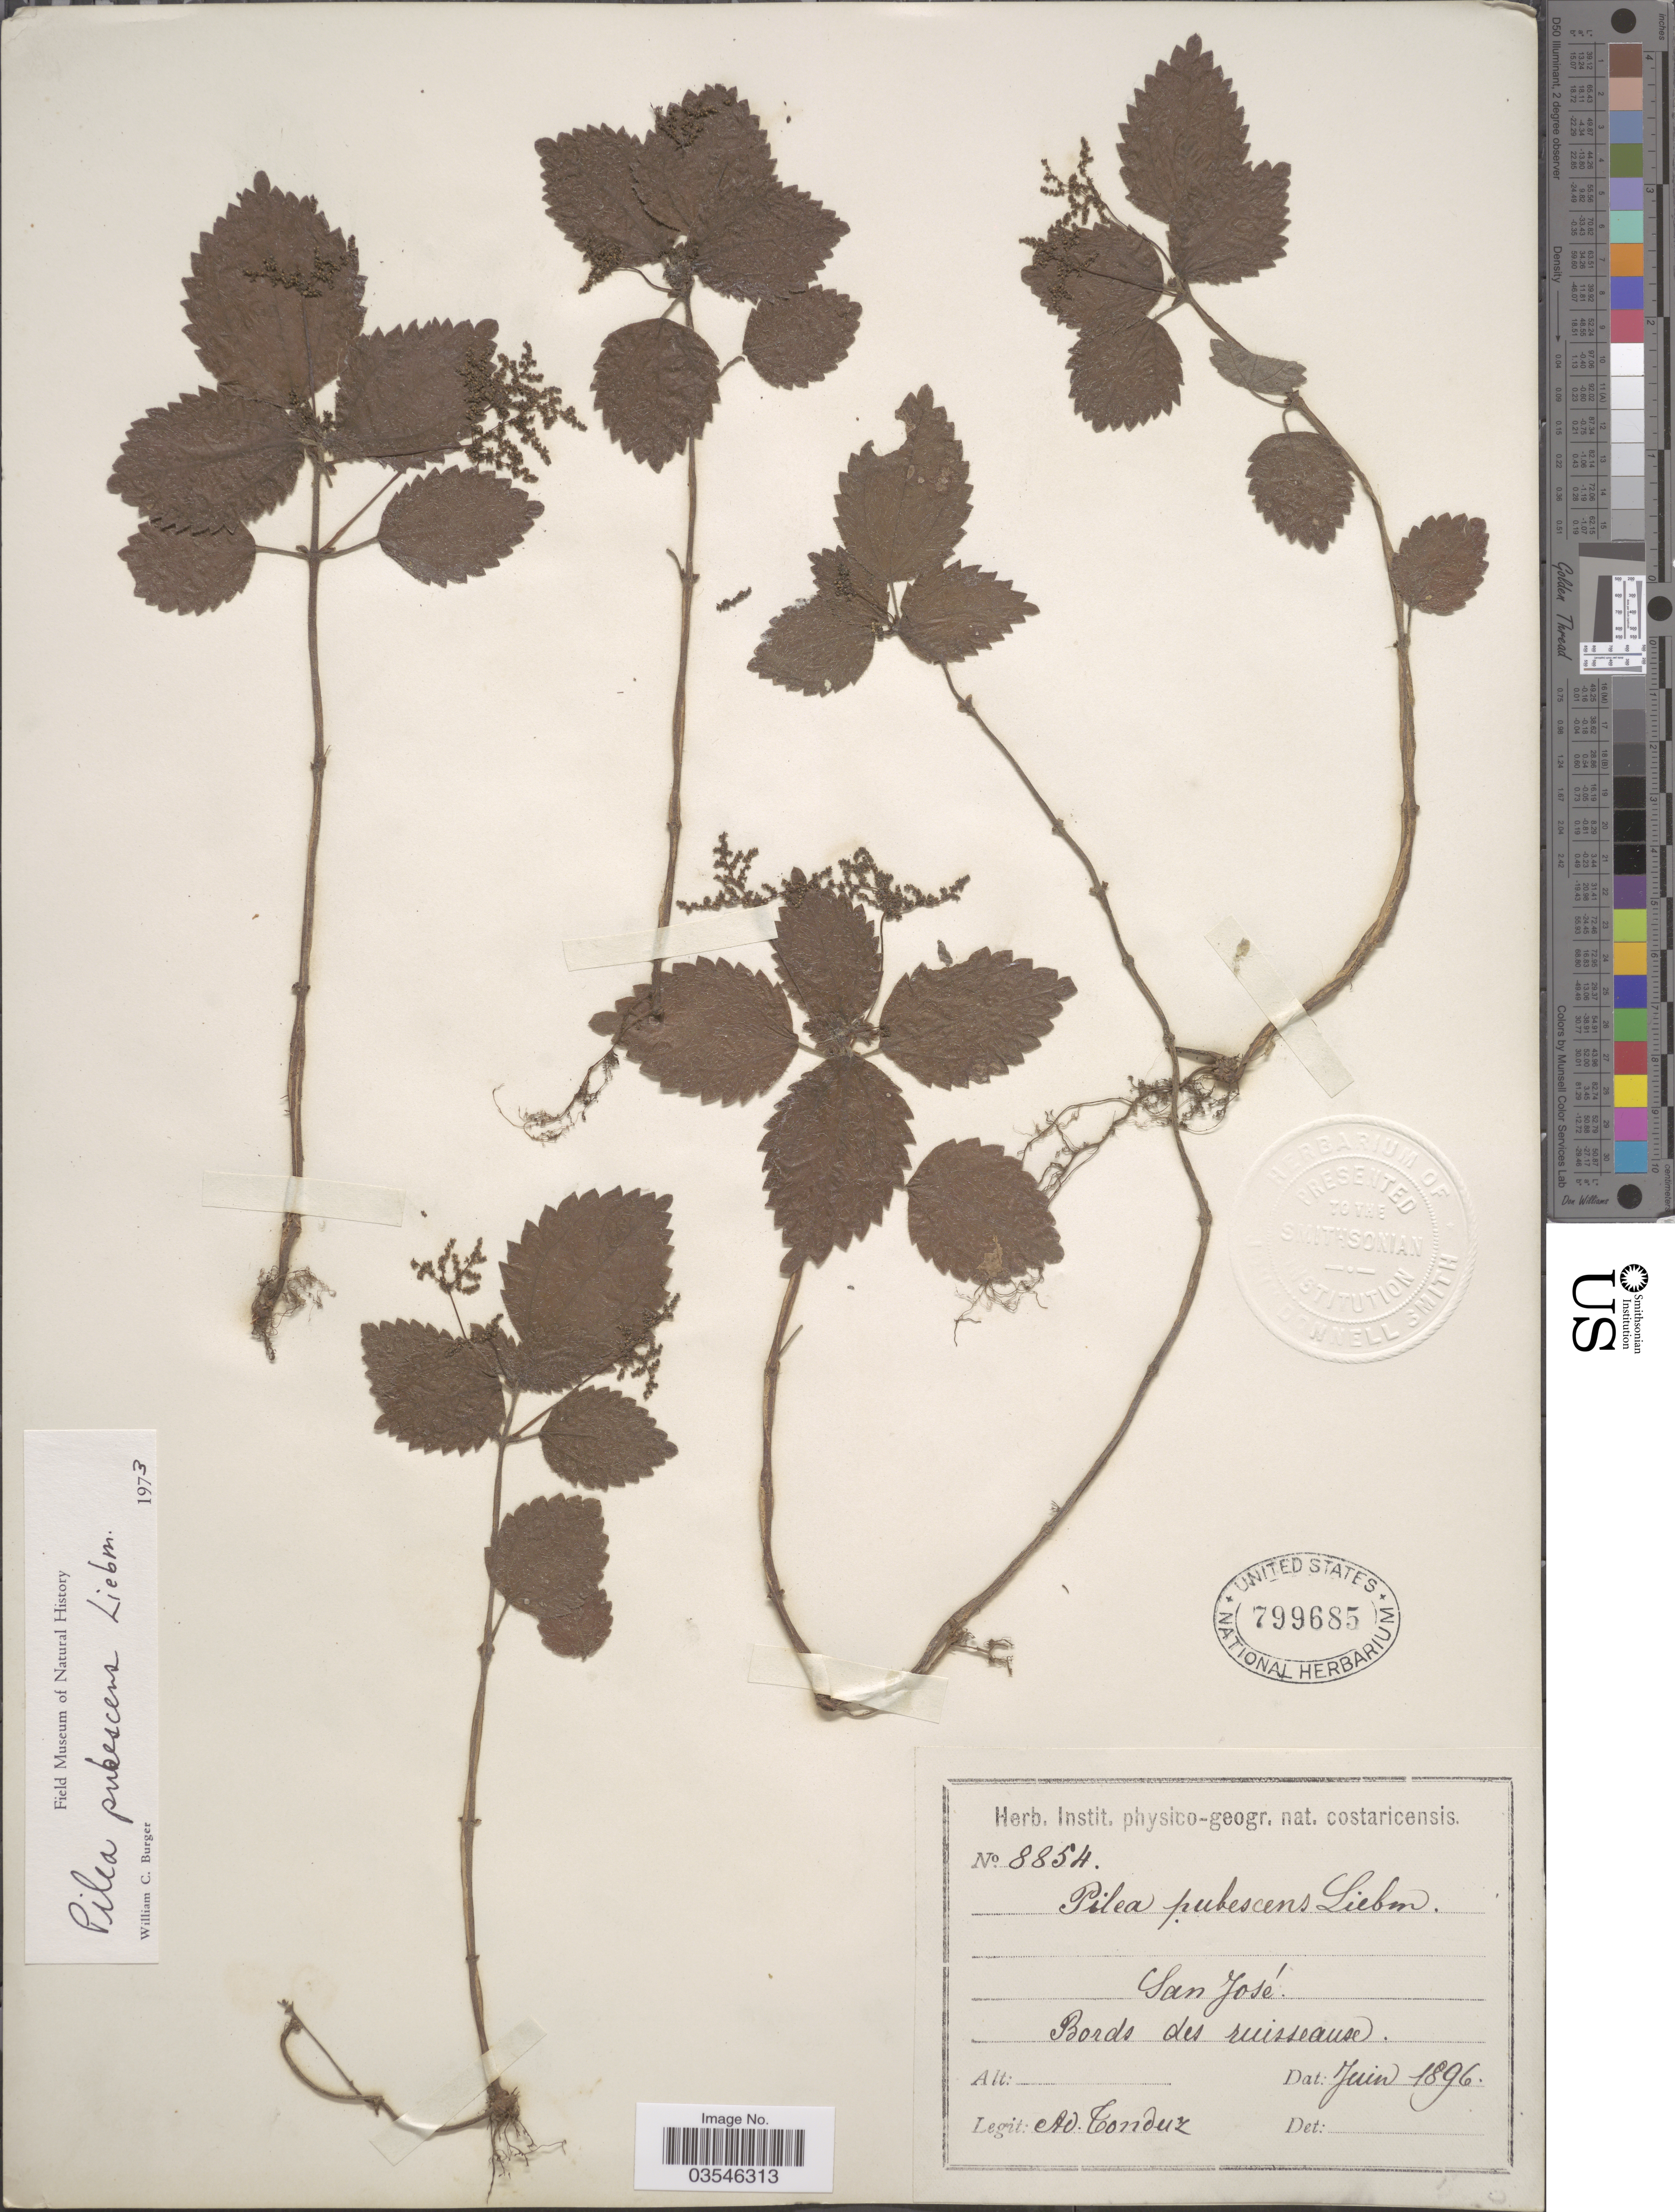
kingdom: Plantae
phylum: Tracheophyta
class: Magnoliopsida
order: Rosales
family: Urticaceae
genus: Pilea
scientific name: Pilea pubescens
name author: Liebm.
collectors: A. Tonduz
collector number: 8854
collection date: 1896-06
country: Costa Rica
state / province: San José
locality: Bords des ruisseaux.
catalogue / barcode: US 799685